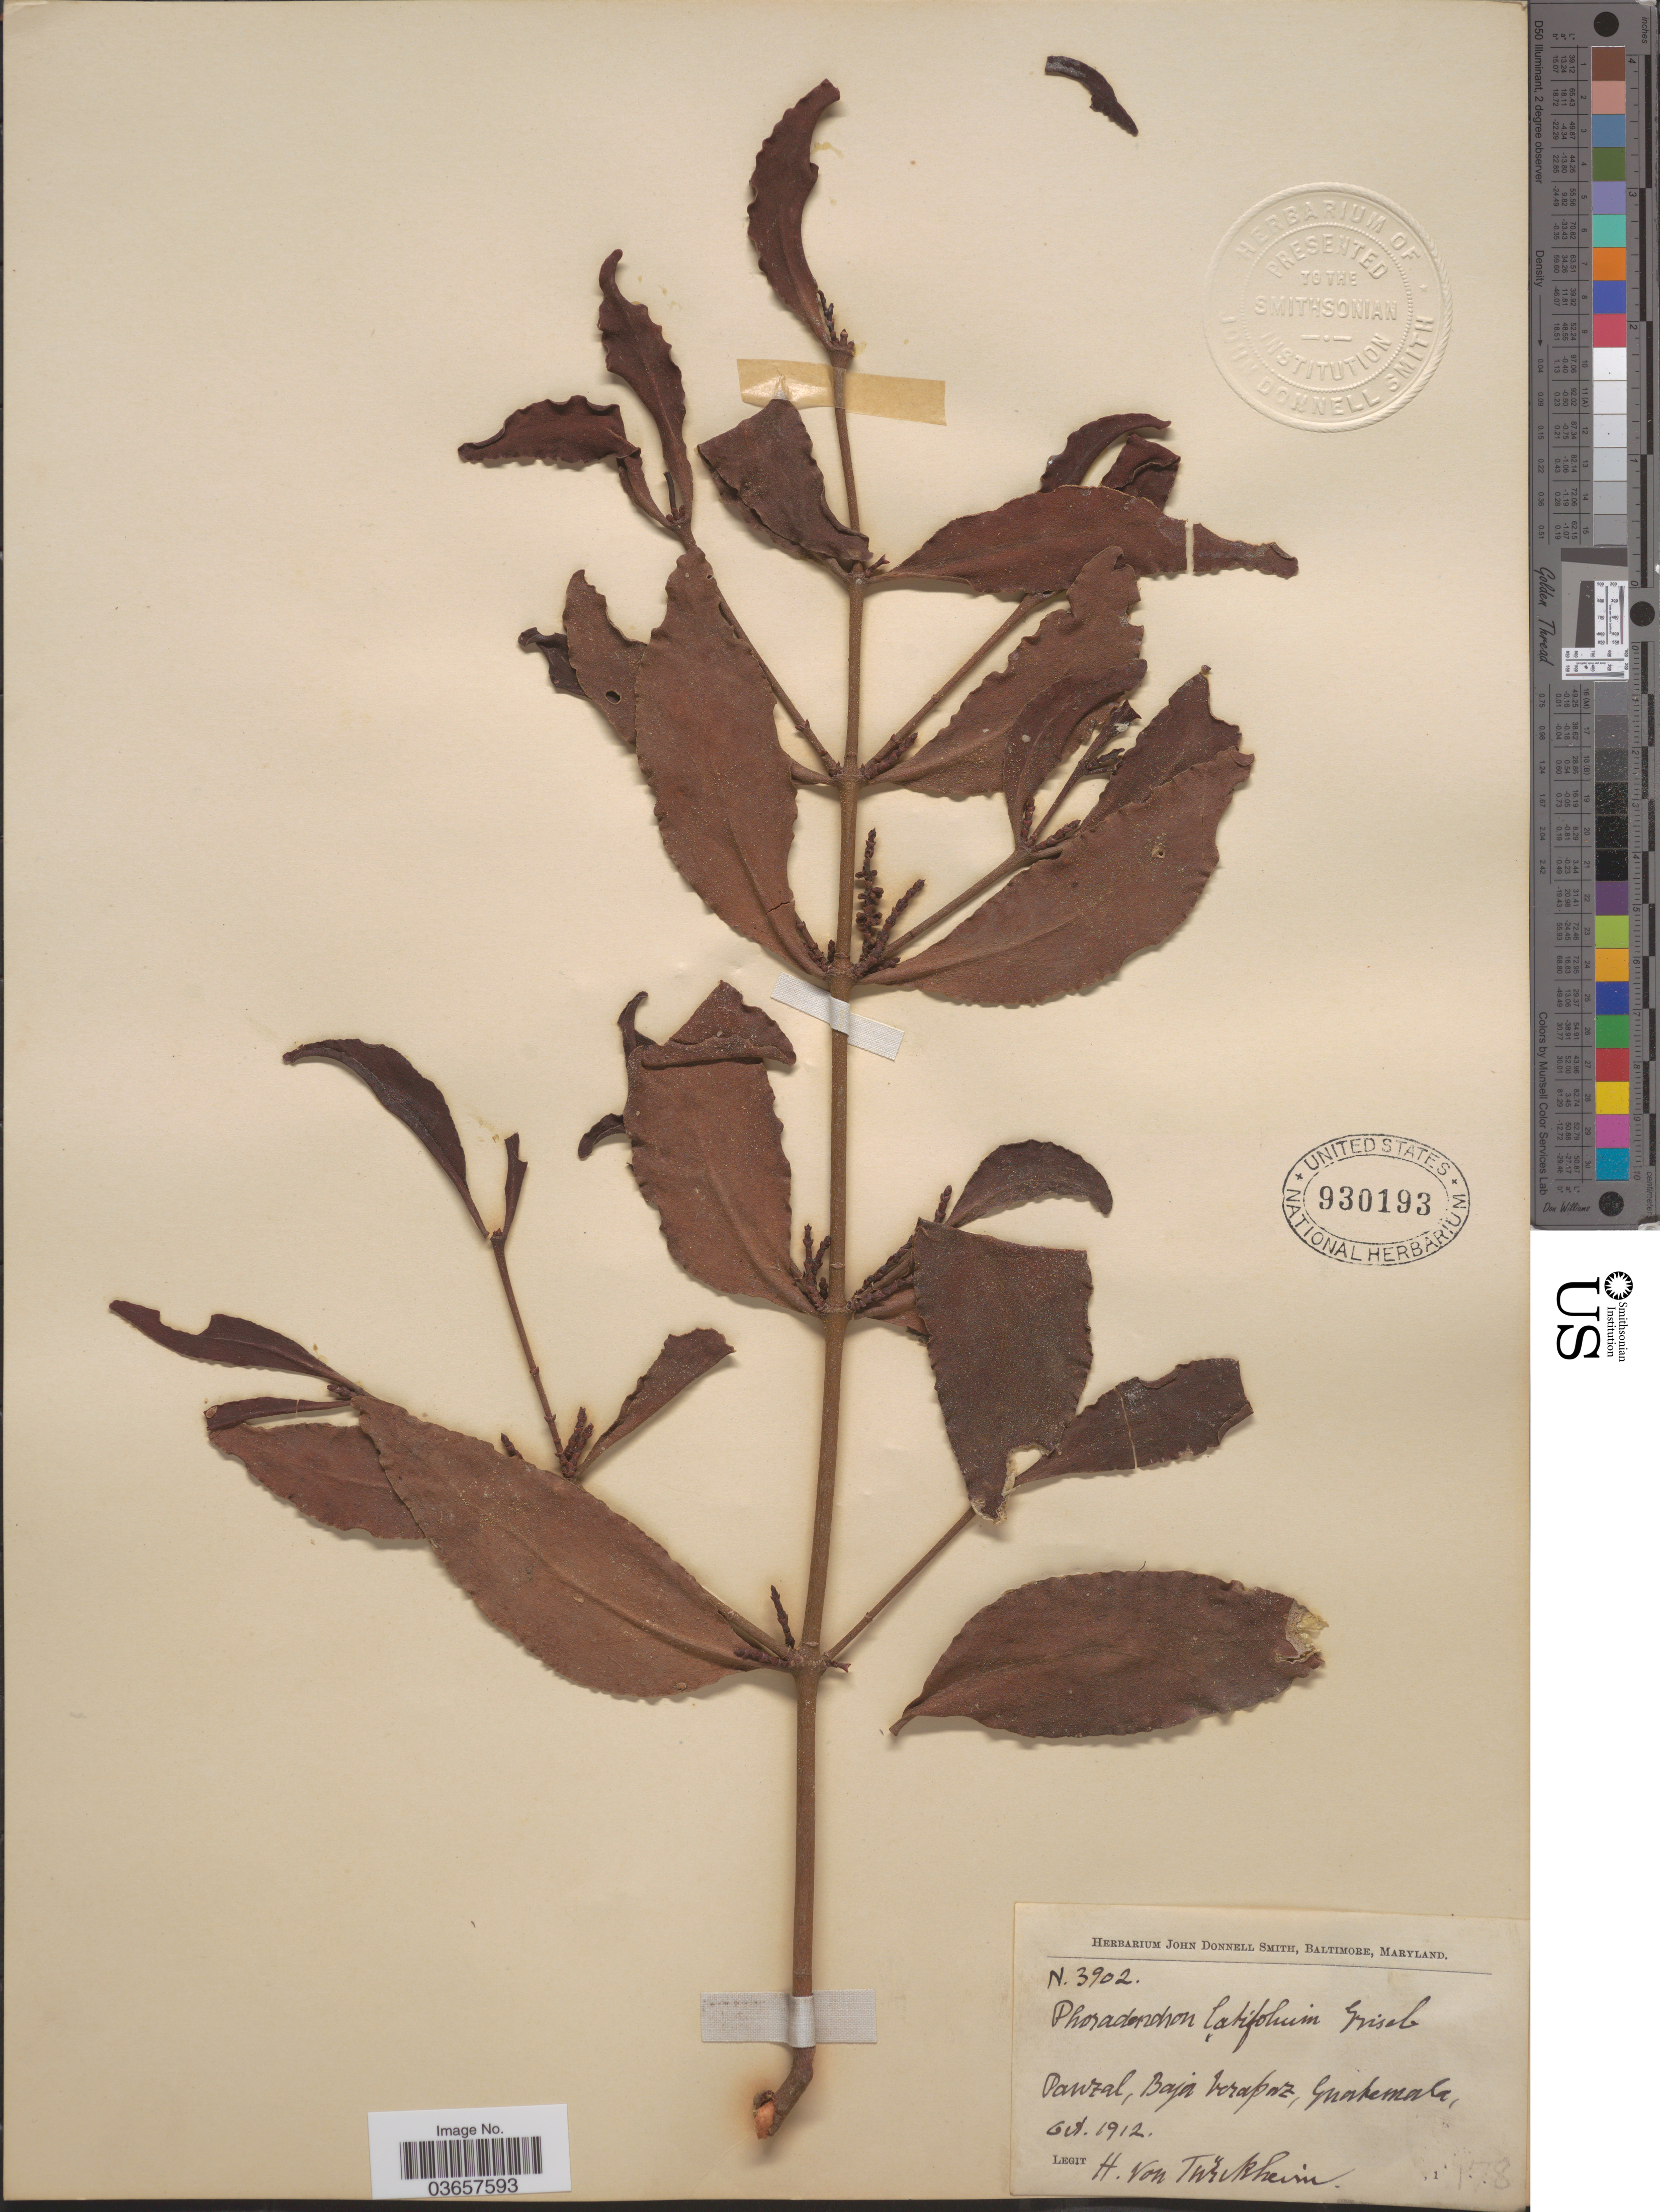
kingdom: Plantae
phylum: Tracheophyta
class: Magnoliopsida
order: Santalales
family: Viscaceae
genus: Phoradendron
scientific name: Phoradendron piperoides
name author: (Kunth) Trel.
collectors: H. von Türckheim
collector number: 3902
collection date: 1912-10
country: Guatemala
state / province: Baja Verapaz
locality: Pauzal.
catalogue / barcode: US 930193